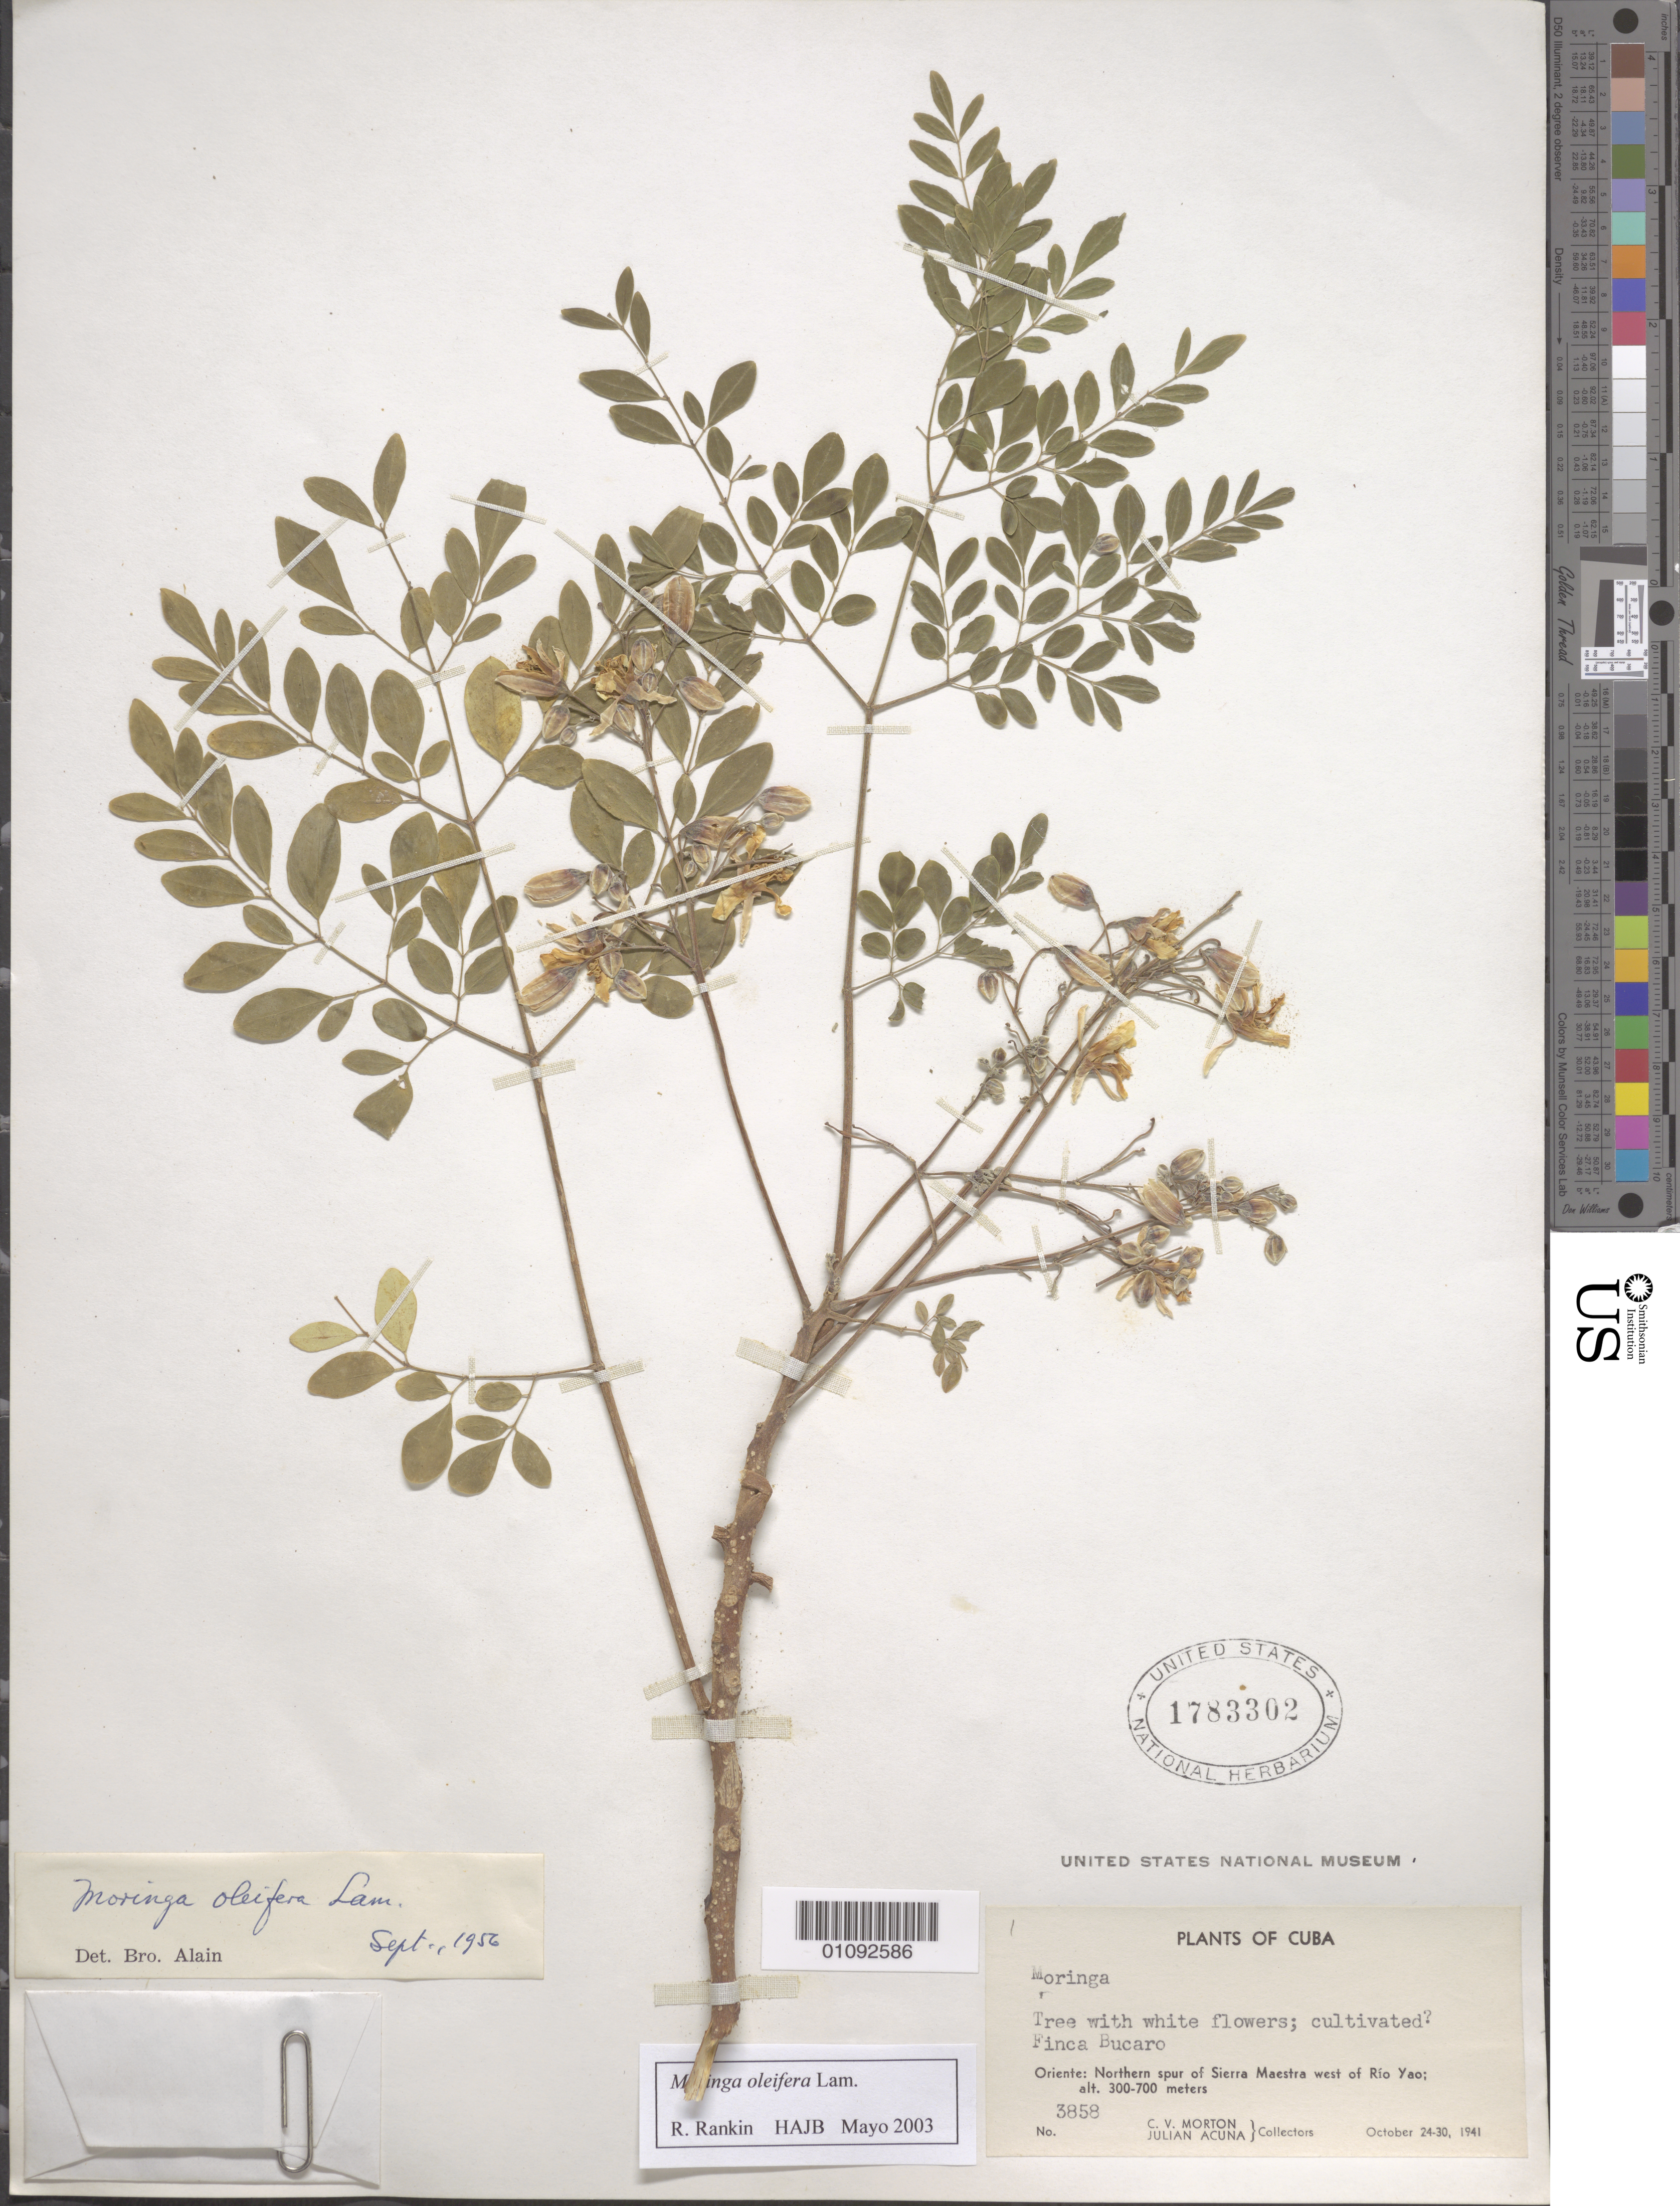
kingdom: Plantae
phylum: Tracheophyta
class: Magnoliopsida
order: Brassicales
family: Moringaceae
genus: Moringa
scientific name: Moringa oleifera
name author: Lam.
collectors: C. V. Morton & J. Acuña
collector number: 3858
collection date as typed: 24 Oct 1941 to 30 Oct 1941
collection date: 1941-10-24/1941-10-30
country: Cuba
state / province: Granma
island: Cuba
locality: Oriente: N spur of Sierra Maestra W of Rio Yao Finca Bucaro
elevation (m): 300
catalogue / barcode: US 1783302